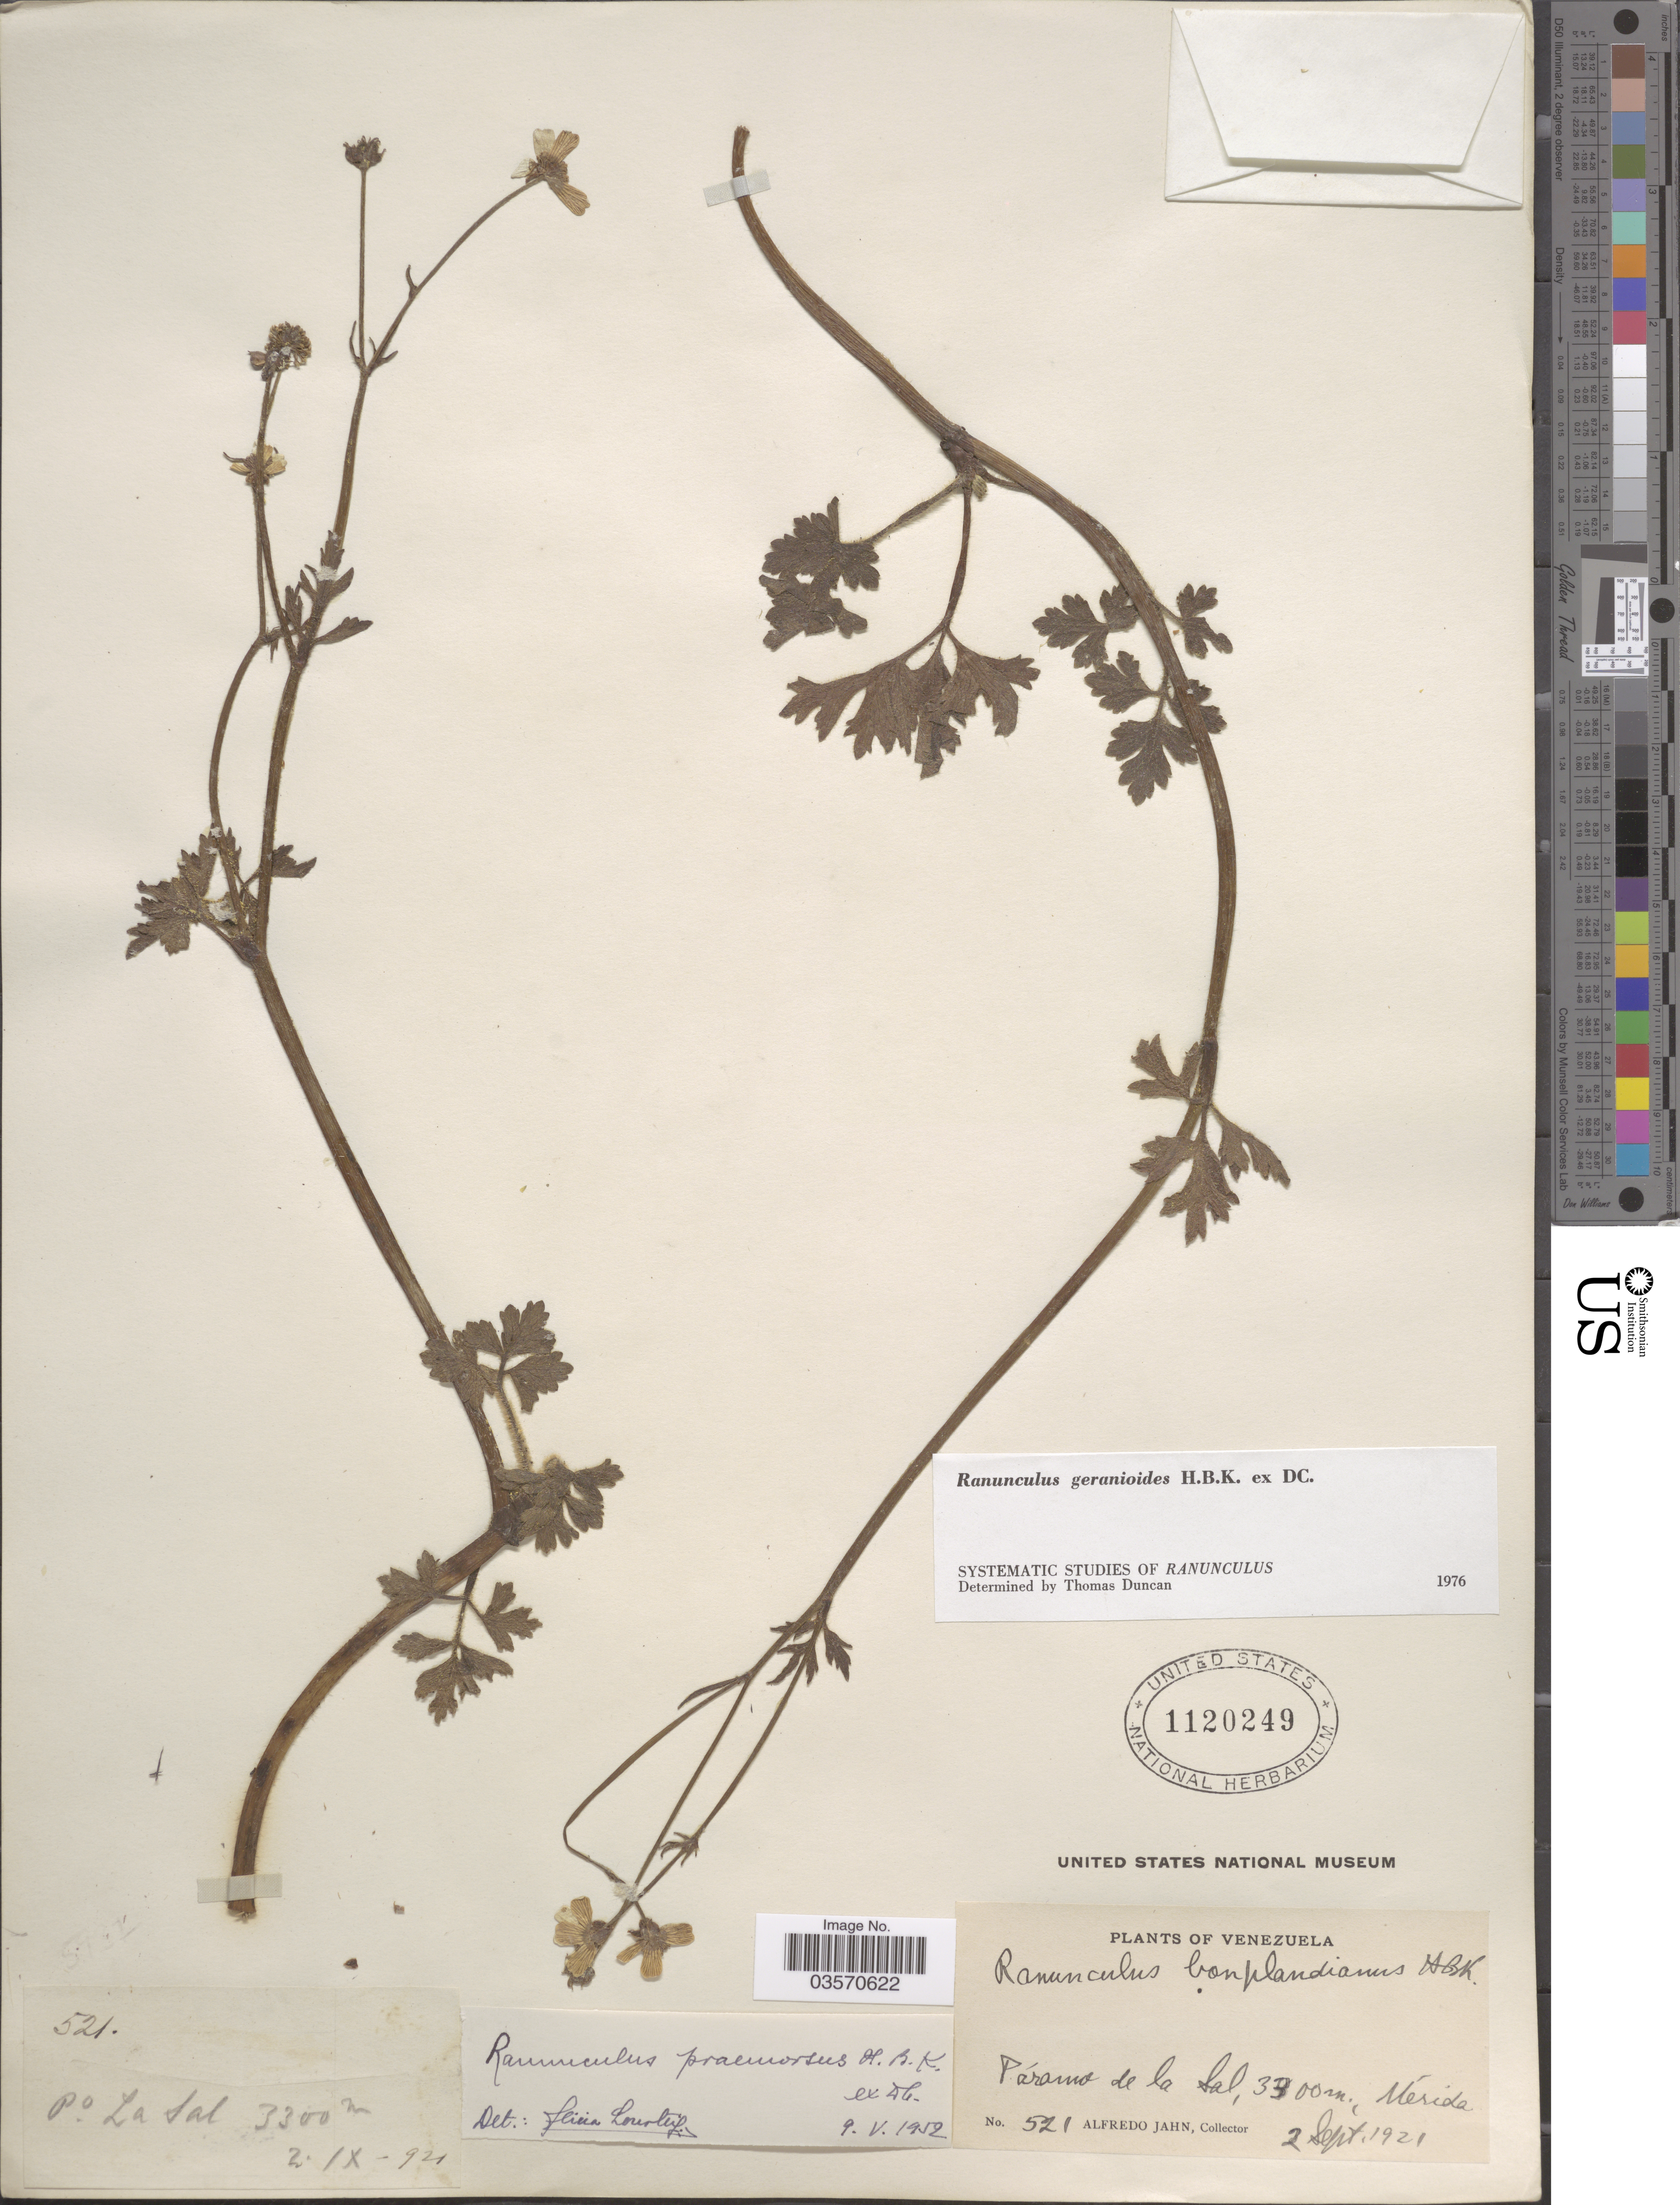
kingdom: Plantae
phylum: Tracheophyta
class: Magnoliopsida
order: Ranunculales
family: Ranunculaceae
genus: Ranunculus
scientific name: Ranunculus geranioides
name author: Humb. et al. ex DC.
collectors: A. Jahn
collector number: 521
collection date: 1921-09-02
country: Venezuela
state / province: Mérida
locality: Páramo de la Sal.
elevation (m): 3300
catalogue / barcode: US 1120249